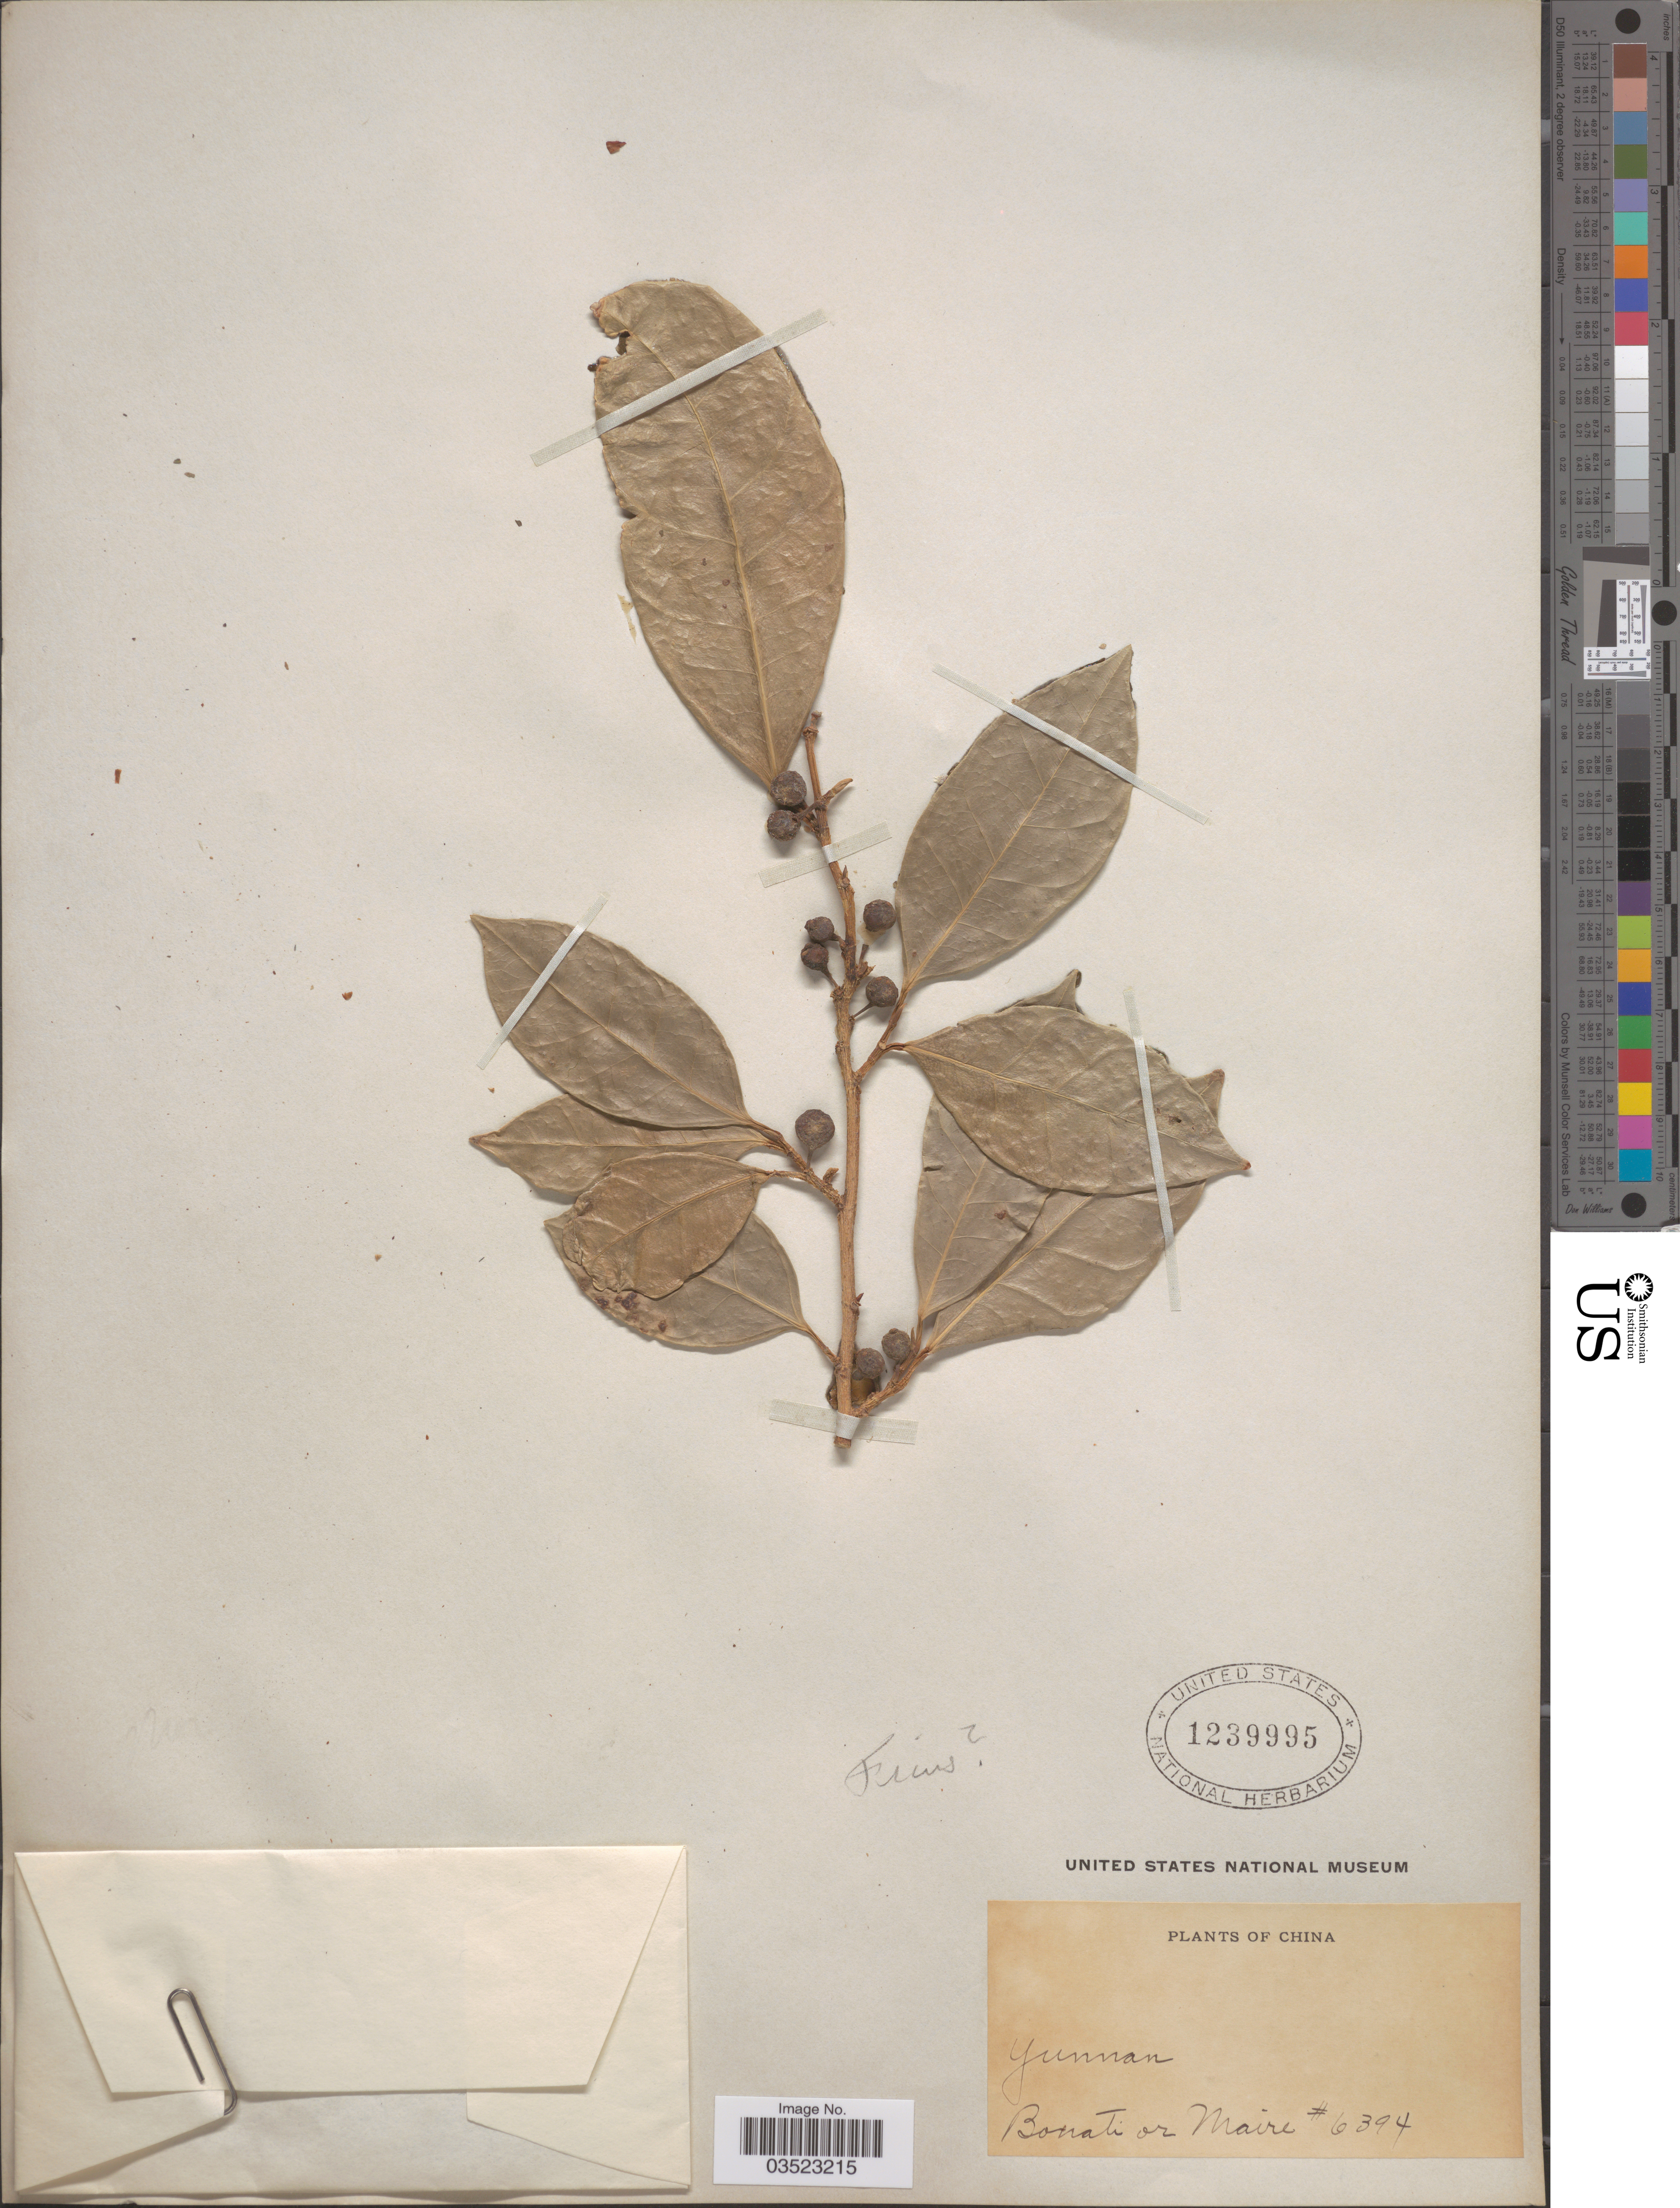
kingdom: Plantae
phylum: Tracheophyta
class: Magnoliopsida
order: Rosales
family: Moraceae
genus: Ficus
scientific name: Ficus sp.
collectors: -. Bonati & Maire, --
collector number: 6394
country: China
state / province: Yunnan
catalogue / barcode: US 1239995